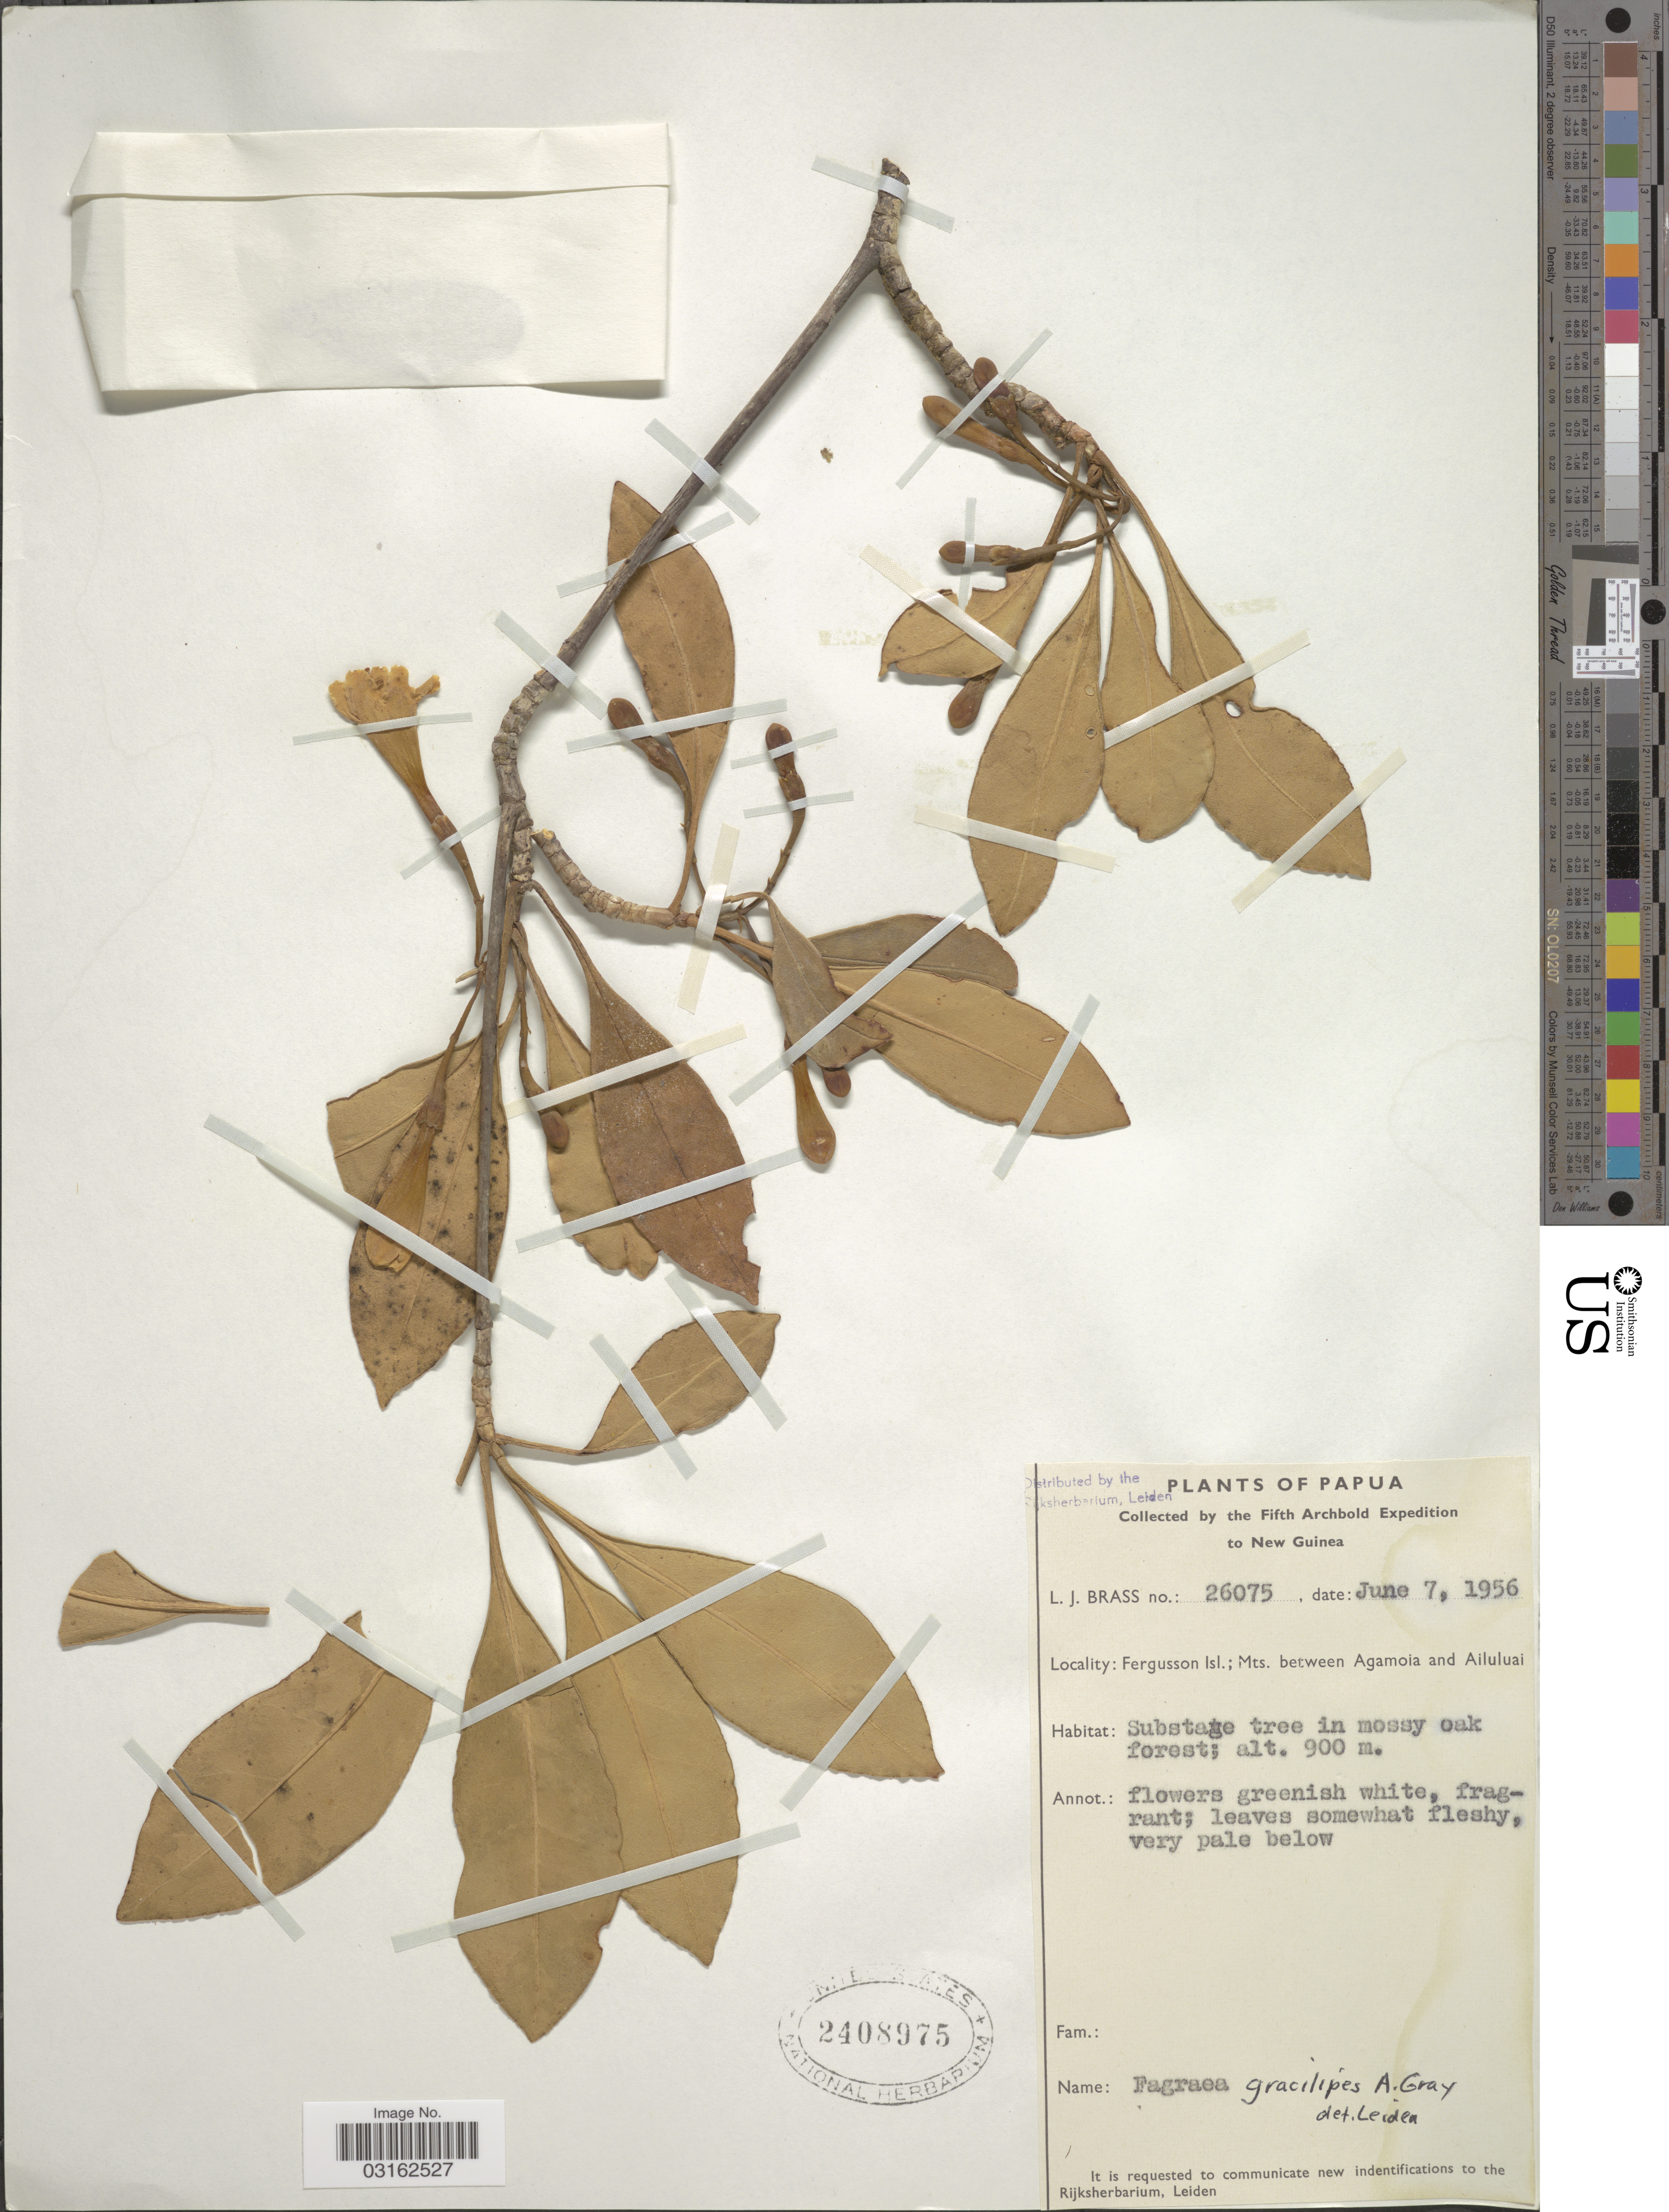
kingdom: Plantae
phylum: Tracheophyta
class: Magnoliopsida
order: Gentianales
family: Gentianaceae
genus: Fagraea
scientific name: Fagraea gracilipes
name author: A. Gray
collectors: L. J. Brass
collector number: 26075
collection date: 1956-06-07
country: Papua New Guinea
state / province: Milne Bay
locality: Papua. New Guinea. Fergusson Isl.; Mts. between Agamoia and Ailuluai.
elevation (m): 900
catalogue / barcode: US 2408975